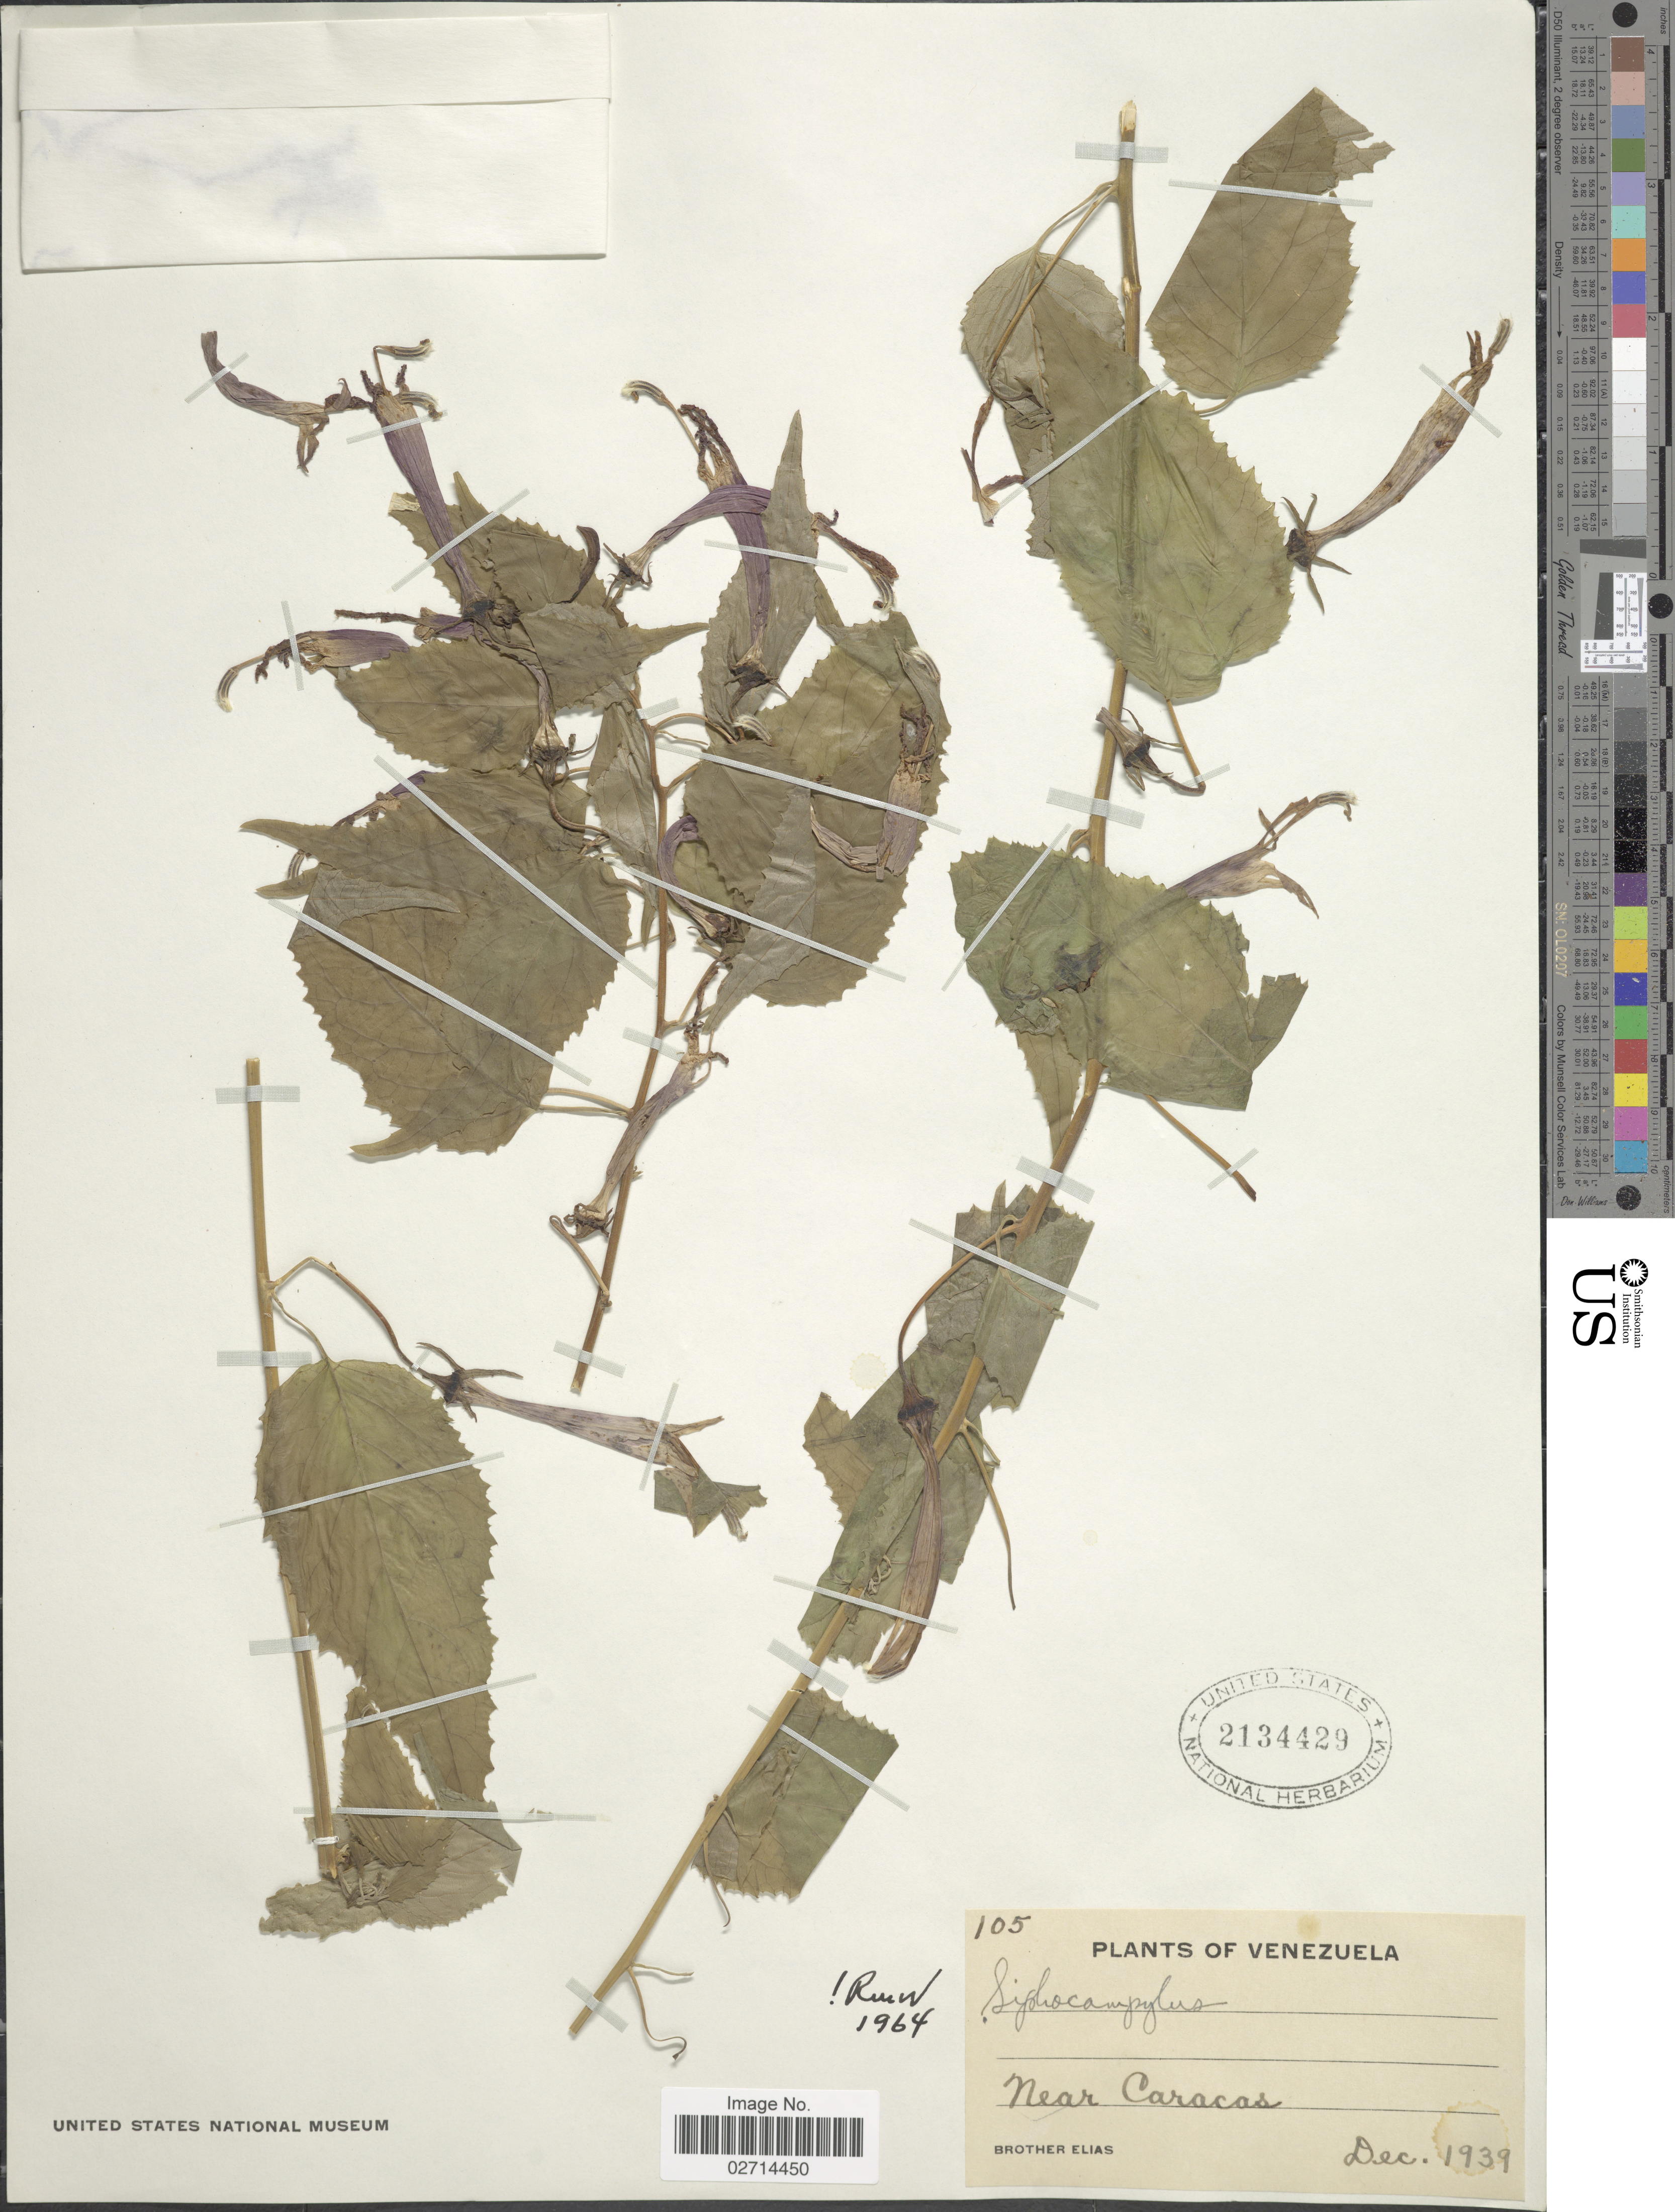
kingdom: Plantae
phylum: Tracheophyta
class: Magnoliopsida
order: Asterales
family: Campanulaceae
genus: Siphocampylus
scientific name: Siphocampylus sp.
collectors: Bro. Elias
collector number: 105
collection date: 1939-12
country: Venezuela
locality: Near Caracas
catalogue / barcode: US 2134429